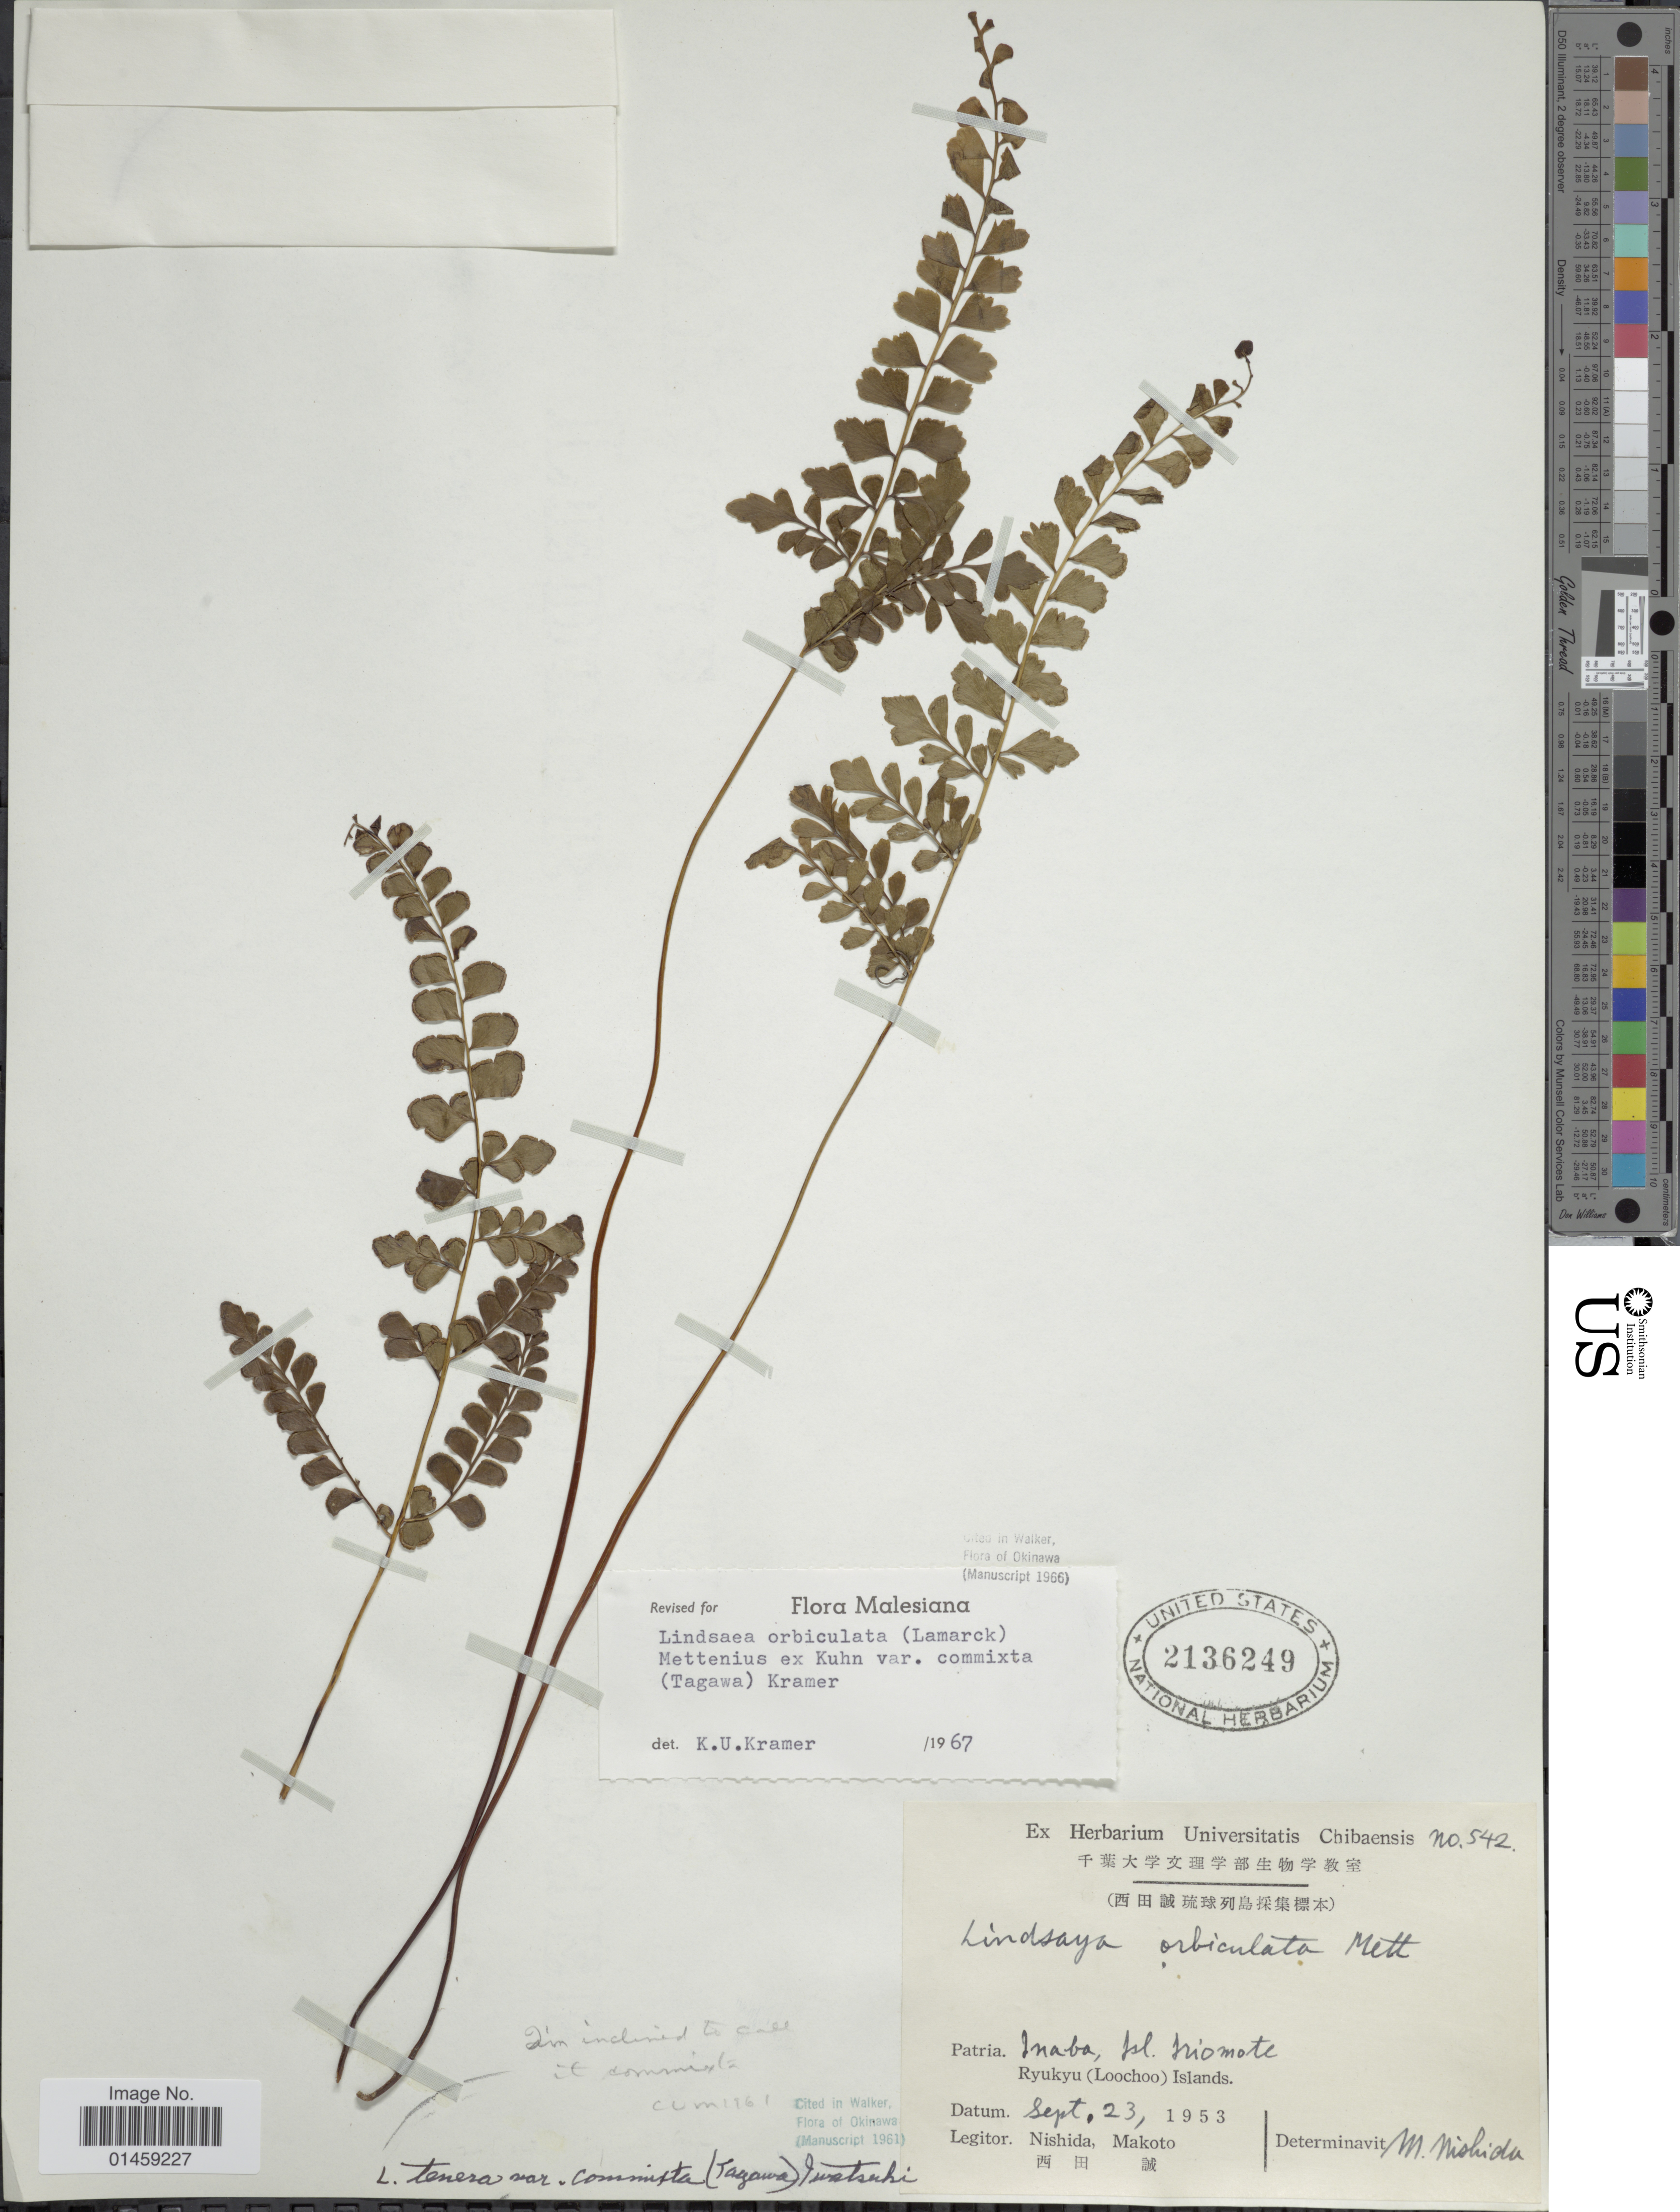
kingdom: Plantae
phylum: Tracheophyta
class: Polypodiopsida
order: Polypodiales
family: Lindsaeaceae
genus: Lindsaea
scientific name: Lindsaea orbiculata var. commixta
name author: (Tagawa) K.U. Kramer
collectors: Nishida & M. Yoshimaki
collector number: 542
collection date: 1953-09-23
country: Japan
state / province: Okinawa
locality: Patria. Inaba, Isl. Iriomote. Ryukyu (Loochoo) Islands.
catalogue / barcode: US 2136249